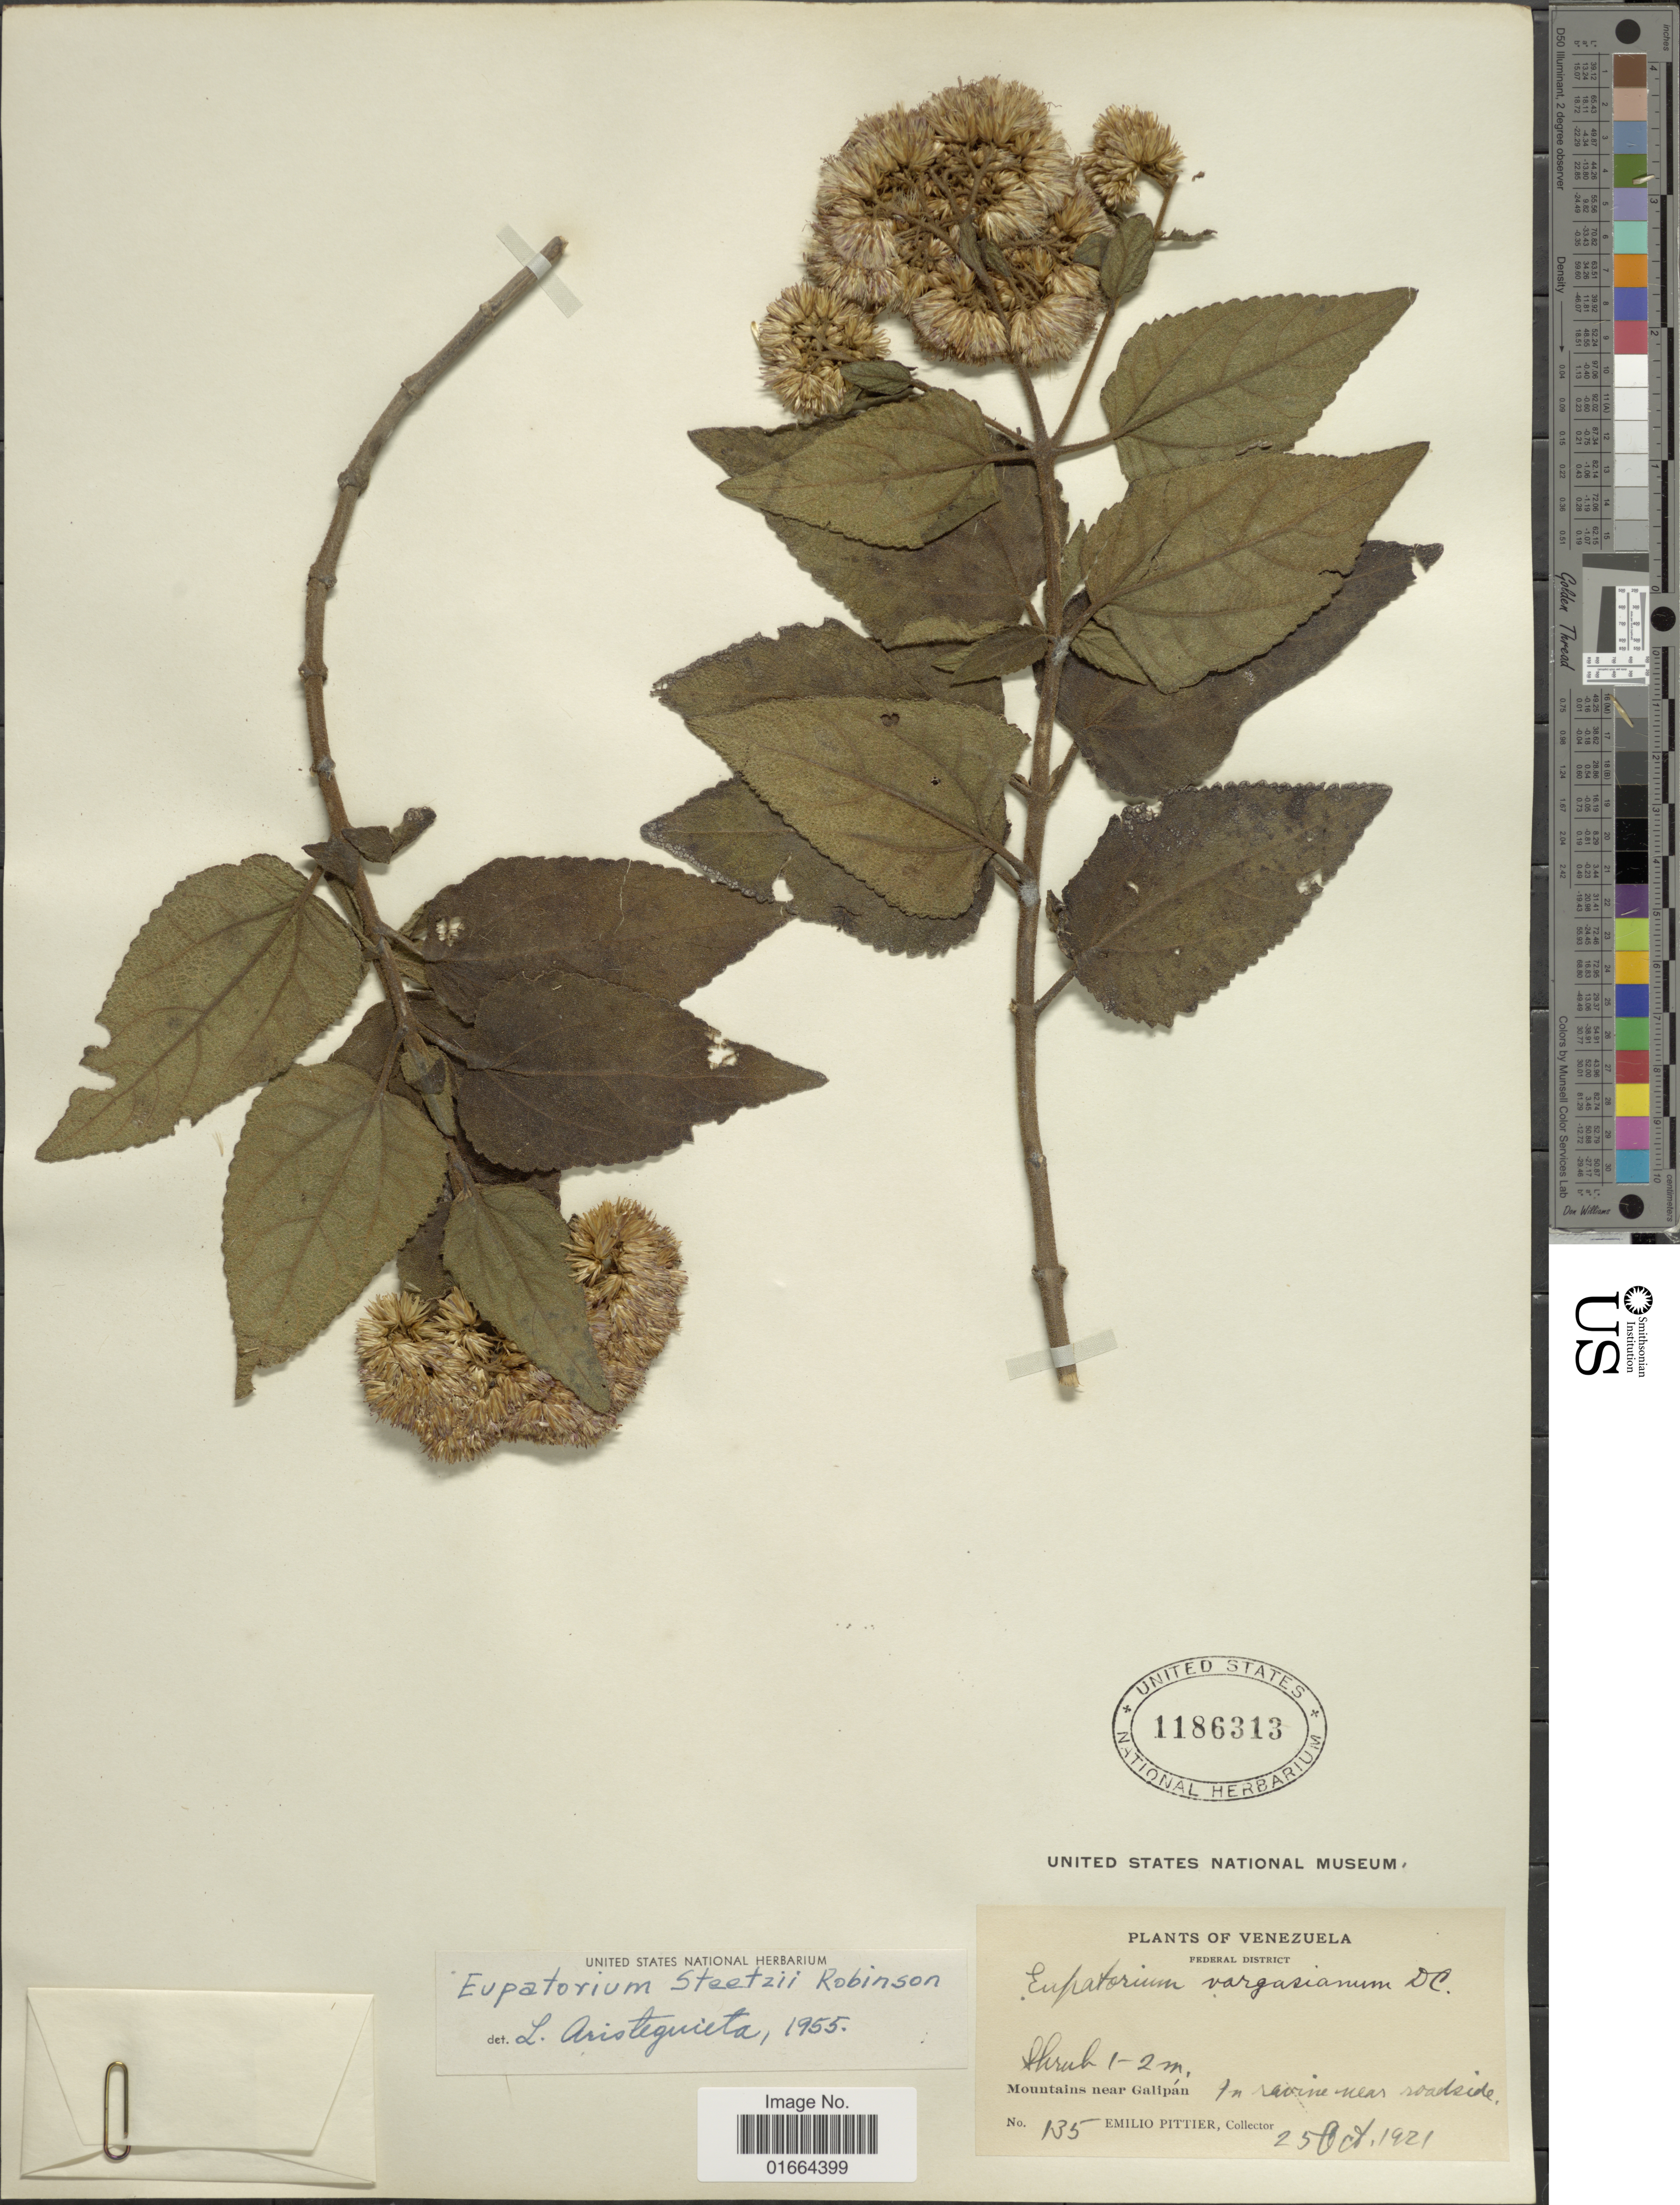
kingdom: Plantae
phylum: Tracheophyta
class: Magnoliopsida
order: Asterales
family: Asteraceae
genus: Badilloa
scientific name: Badilloa steetzii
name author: (B.L. Rob.) R.M. King & H. Rob.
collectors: E. Pittier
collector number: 135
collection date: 1921-10-25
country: Venezuela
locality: Federal District, Mountains near Galipan, In ravine near roadside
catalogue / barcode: US 1886313